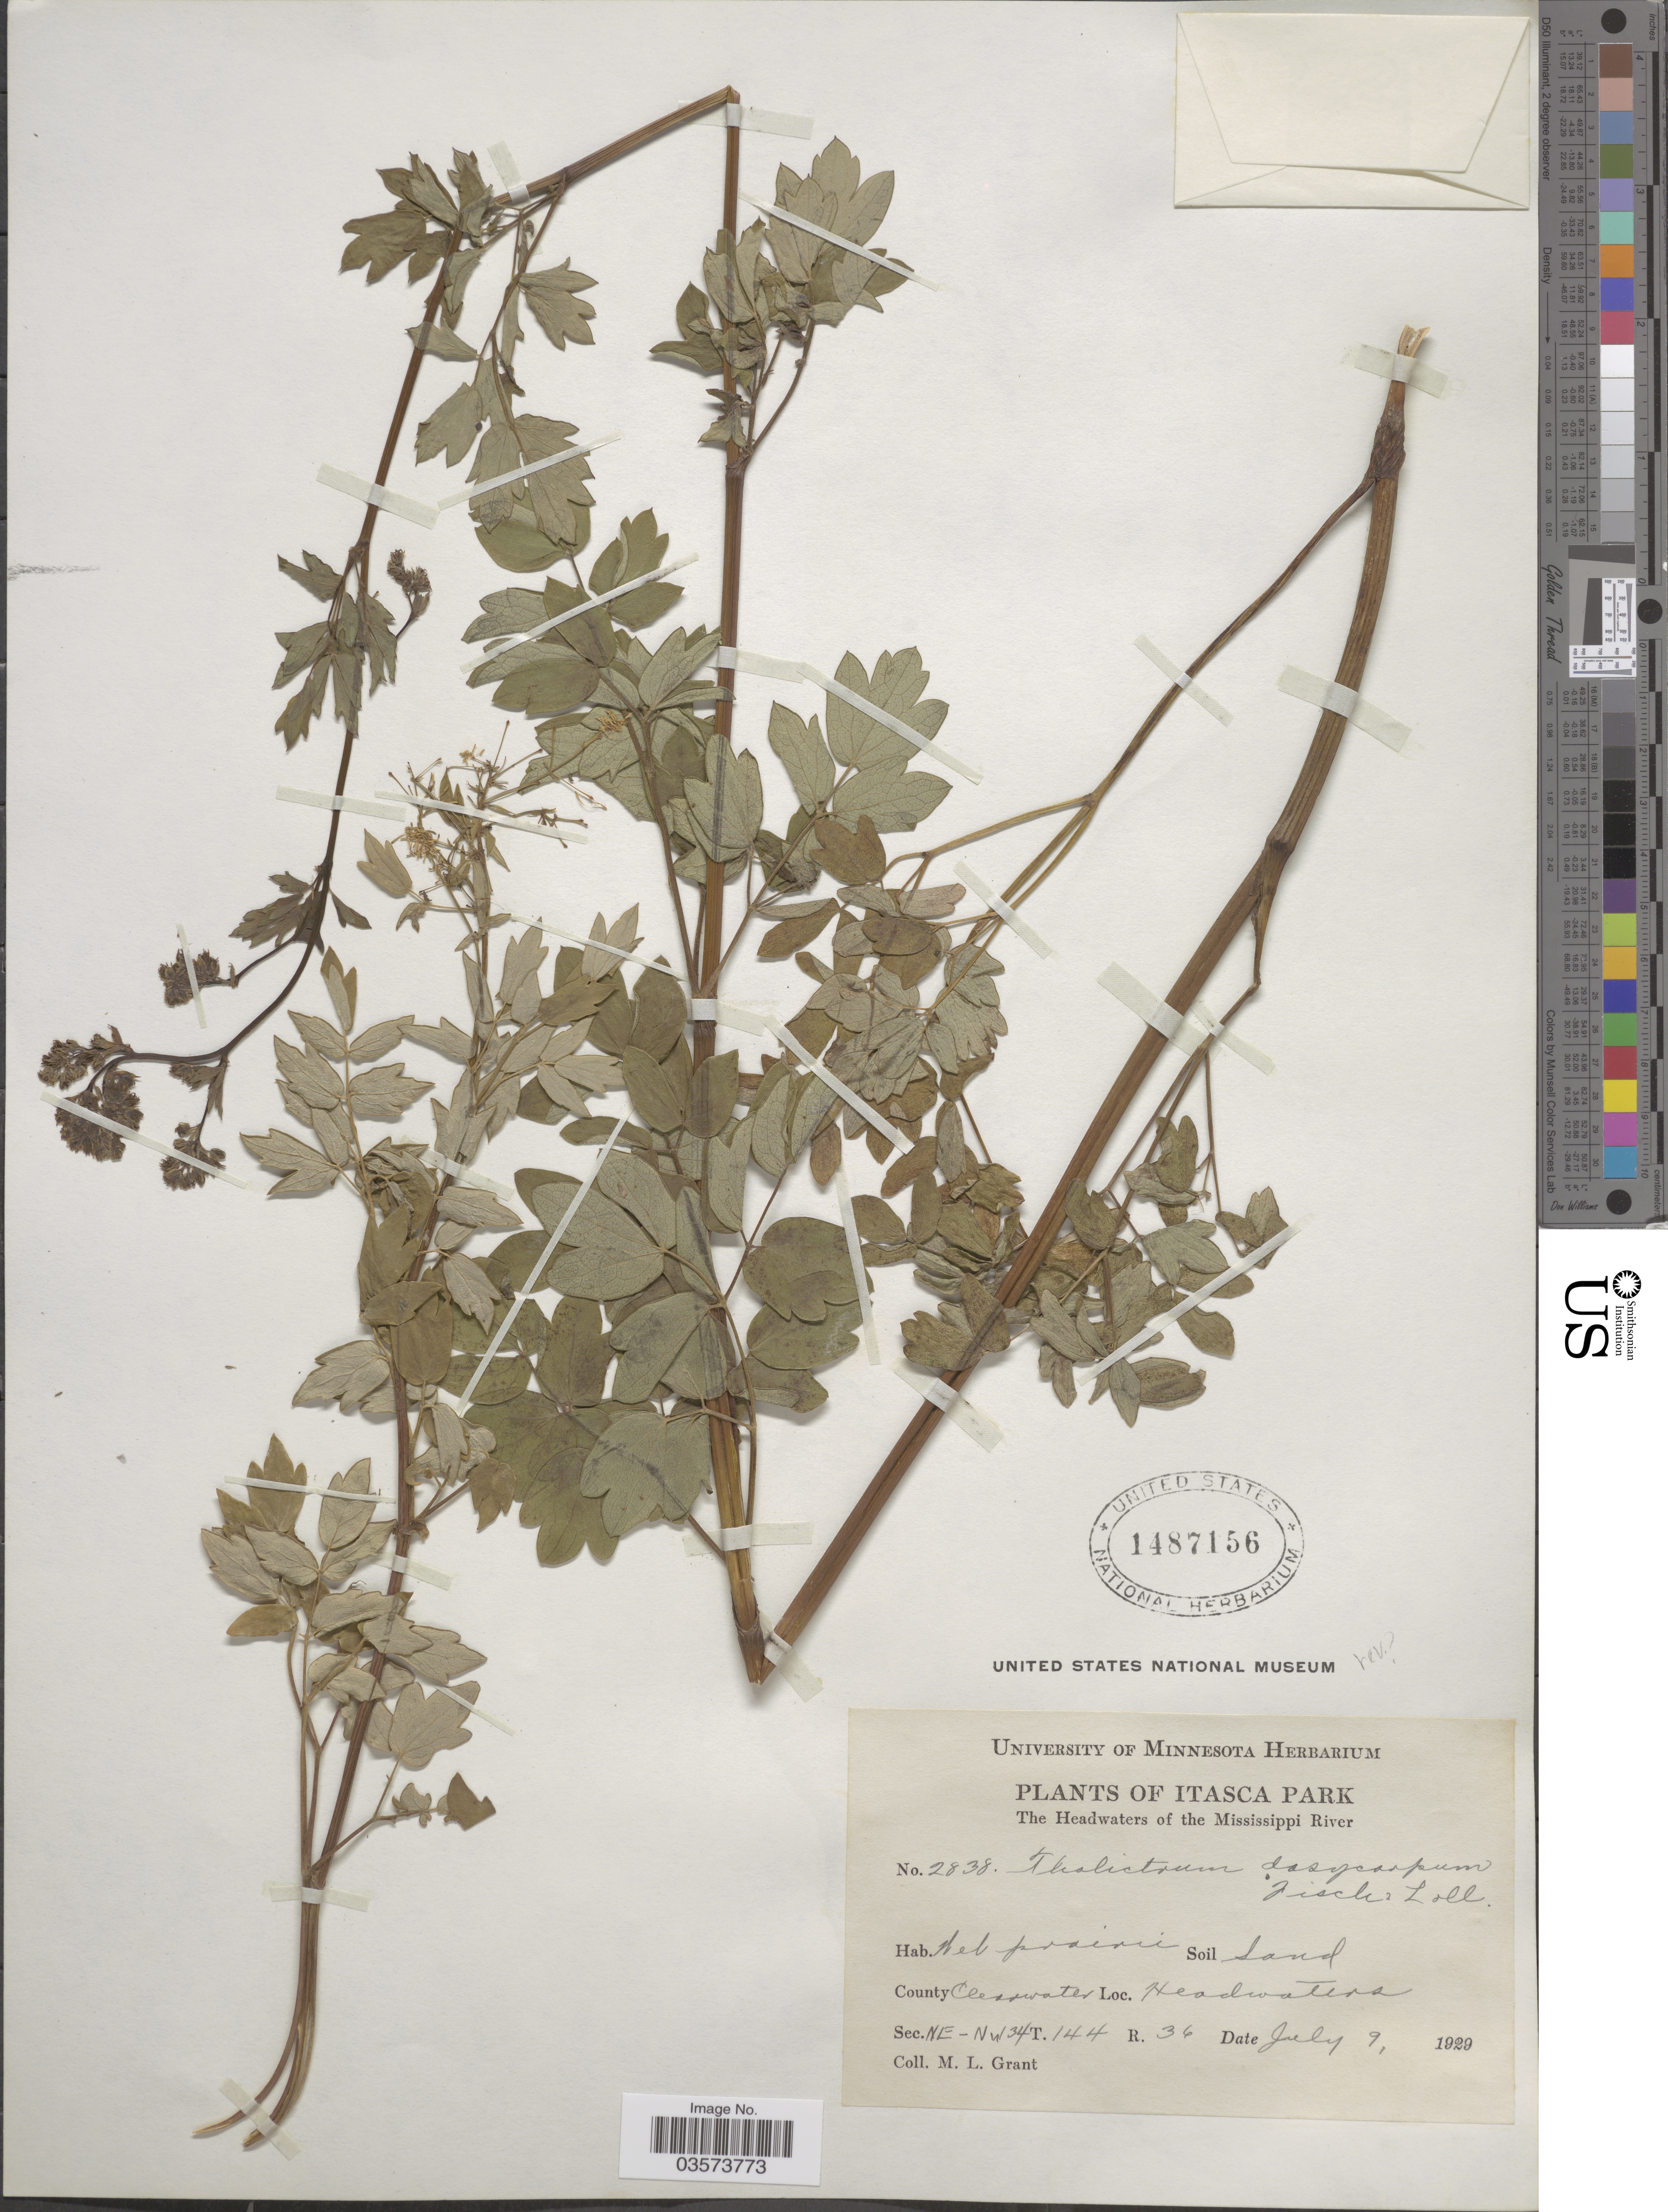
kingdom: Plantae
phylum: Tracheophyta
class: Magnoliopsida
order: Ranunculales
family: Ranunculaceae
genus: Thalictrum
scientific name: Thalictrum dasycarpum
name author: Fisch. & Avé-Lall.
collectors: M. L. Grant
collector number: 2838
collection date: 1929-07-09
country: United States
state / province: Minnesota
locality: Itasca Park. The Headwaters of the Mississippi River. County Clearwater. Headwaters. Sec. NE - NW 34 T.144 R.36.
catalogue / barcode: US 1487156